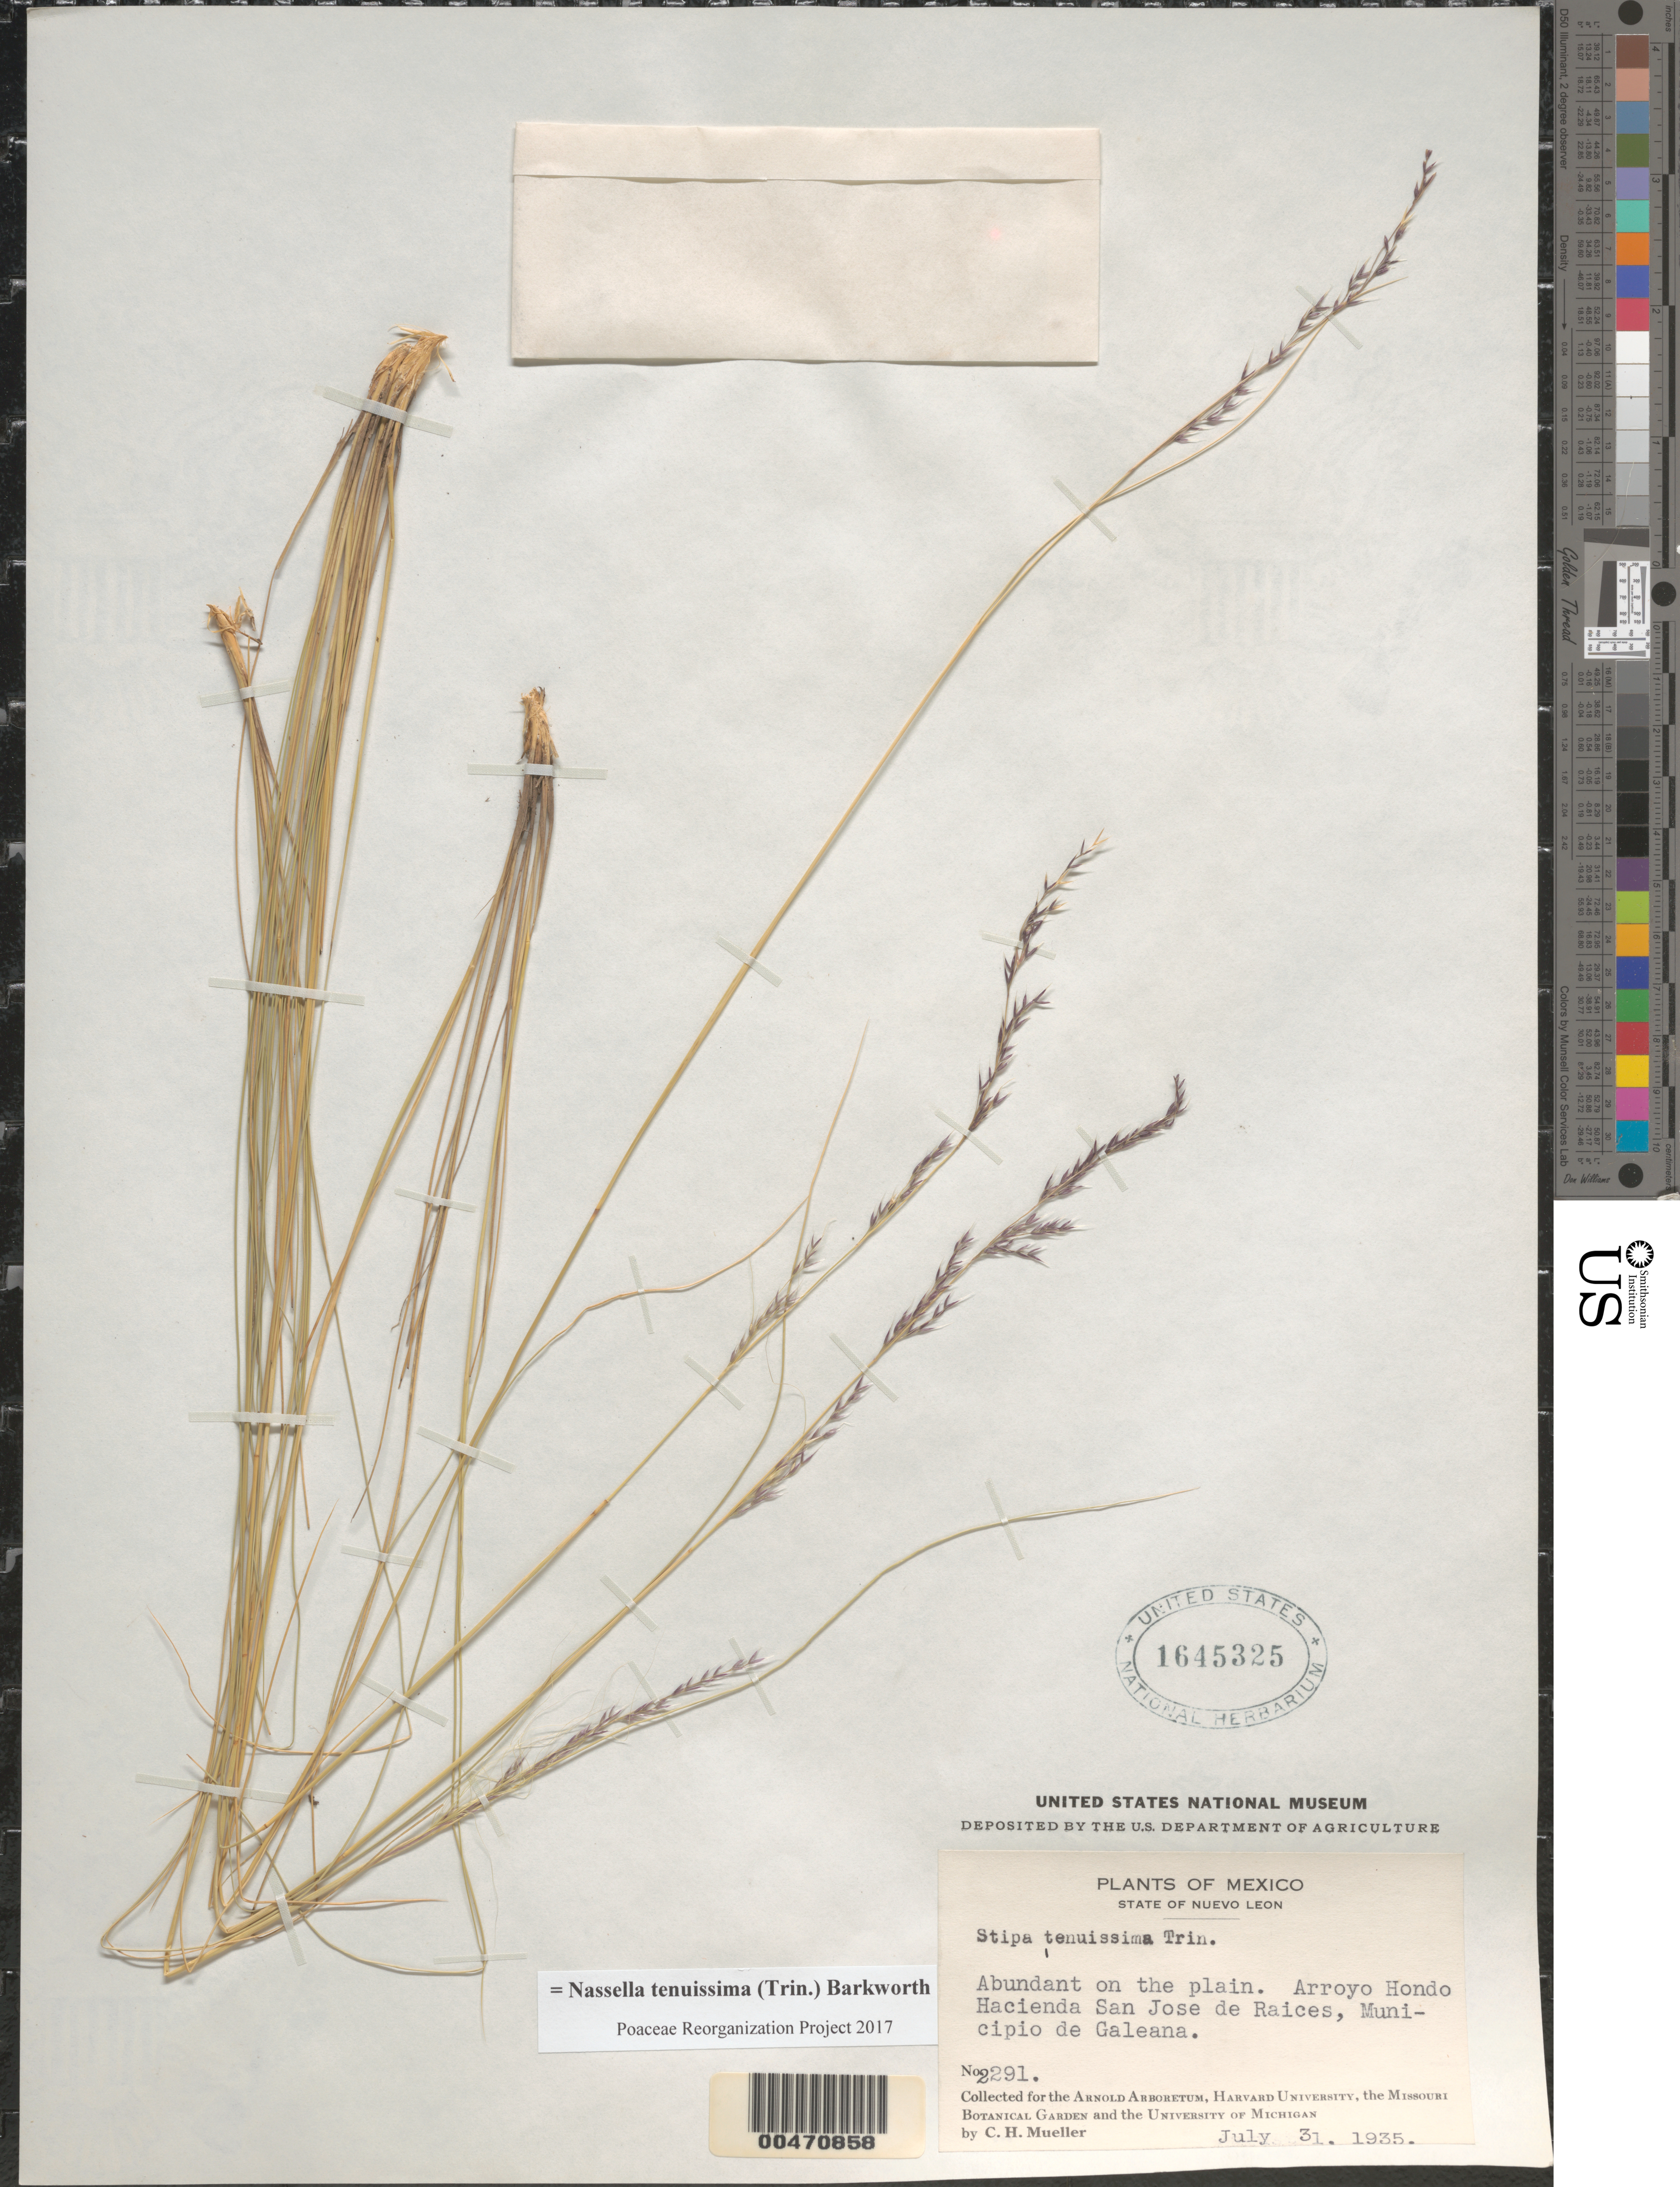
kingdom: Plantae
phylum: Tracheophyta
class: Liliopsida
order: Poales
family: Poaceae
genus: Nassella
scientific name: Nassella tenuissima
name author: (Trin.) Barkworth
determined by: Poaceae Reorganization Project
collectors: C. H. Muller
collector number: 2291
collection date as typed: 31 Jul 1935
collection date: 1935-07-31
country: Mexico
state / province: Nuevo León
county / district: Galeana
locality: Arroyo Hondo, Hacienda San Jose de Raices.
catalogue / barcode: US 1645325